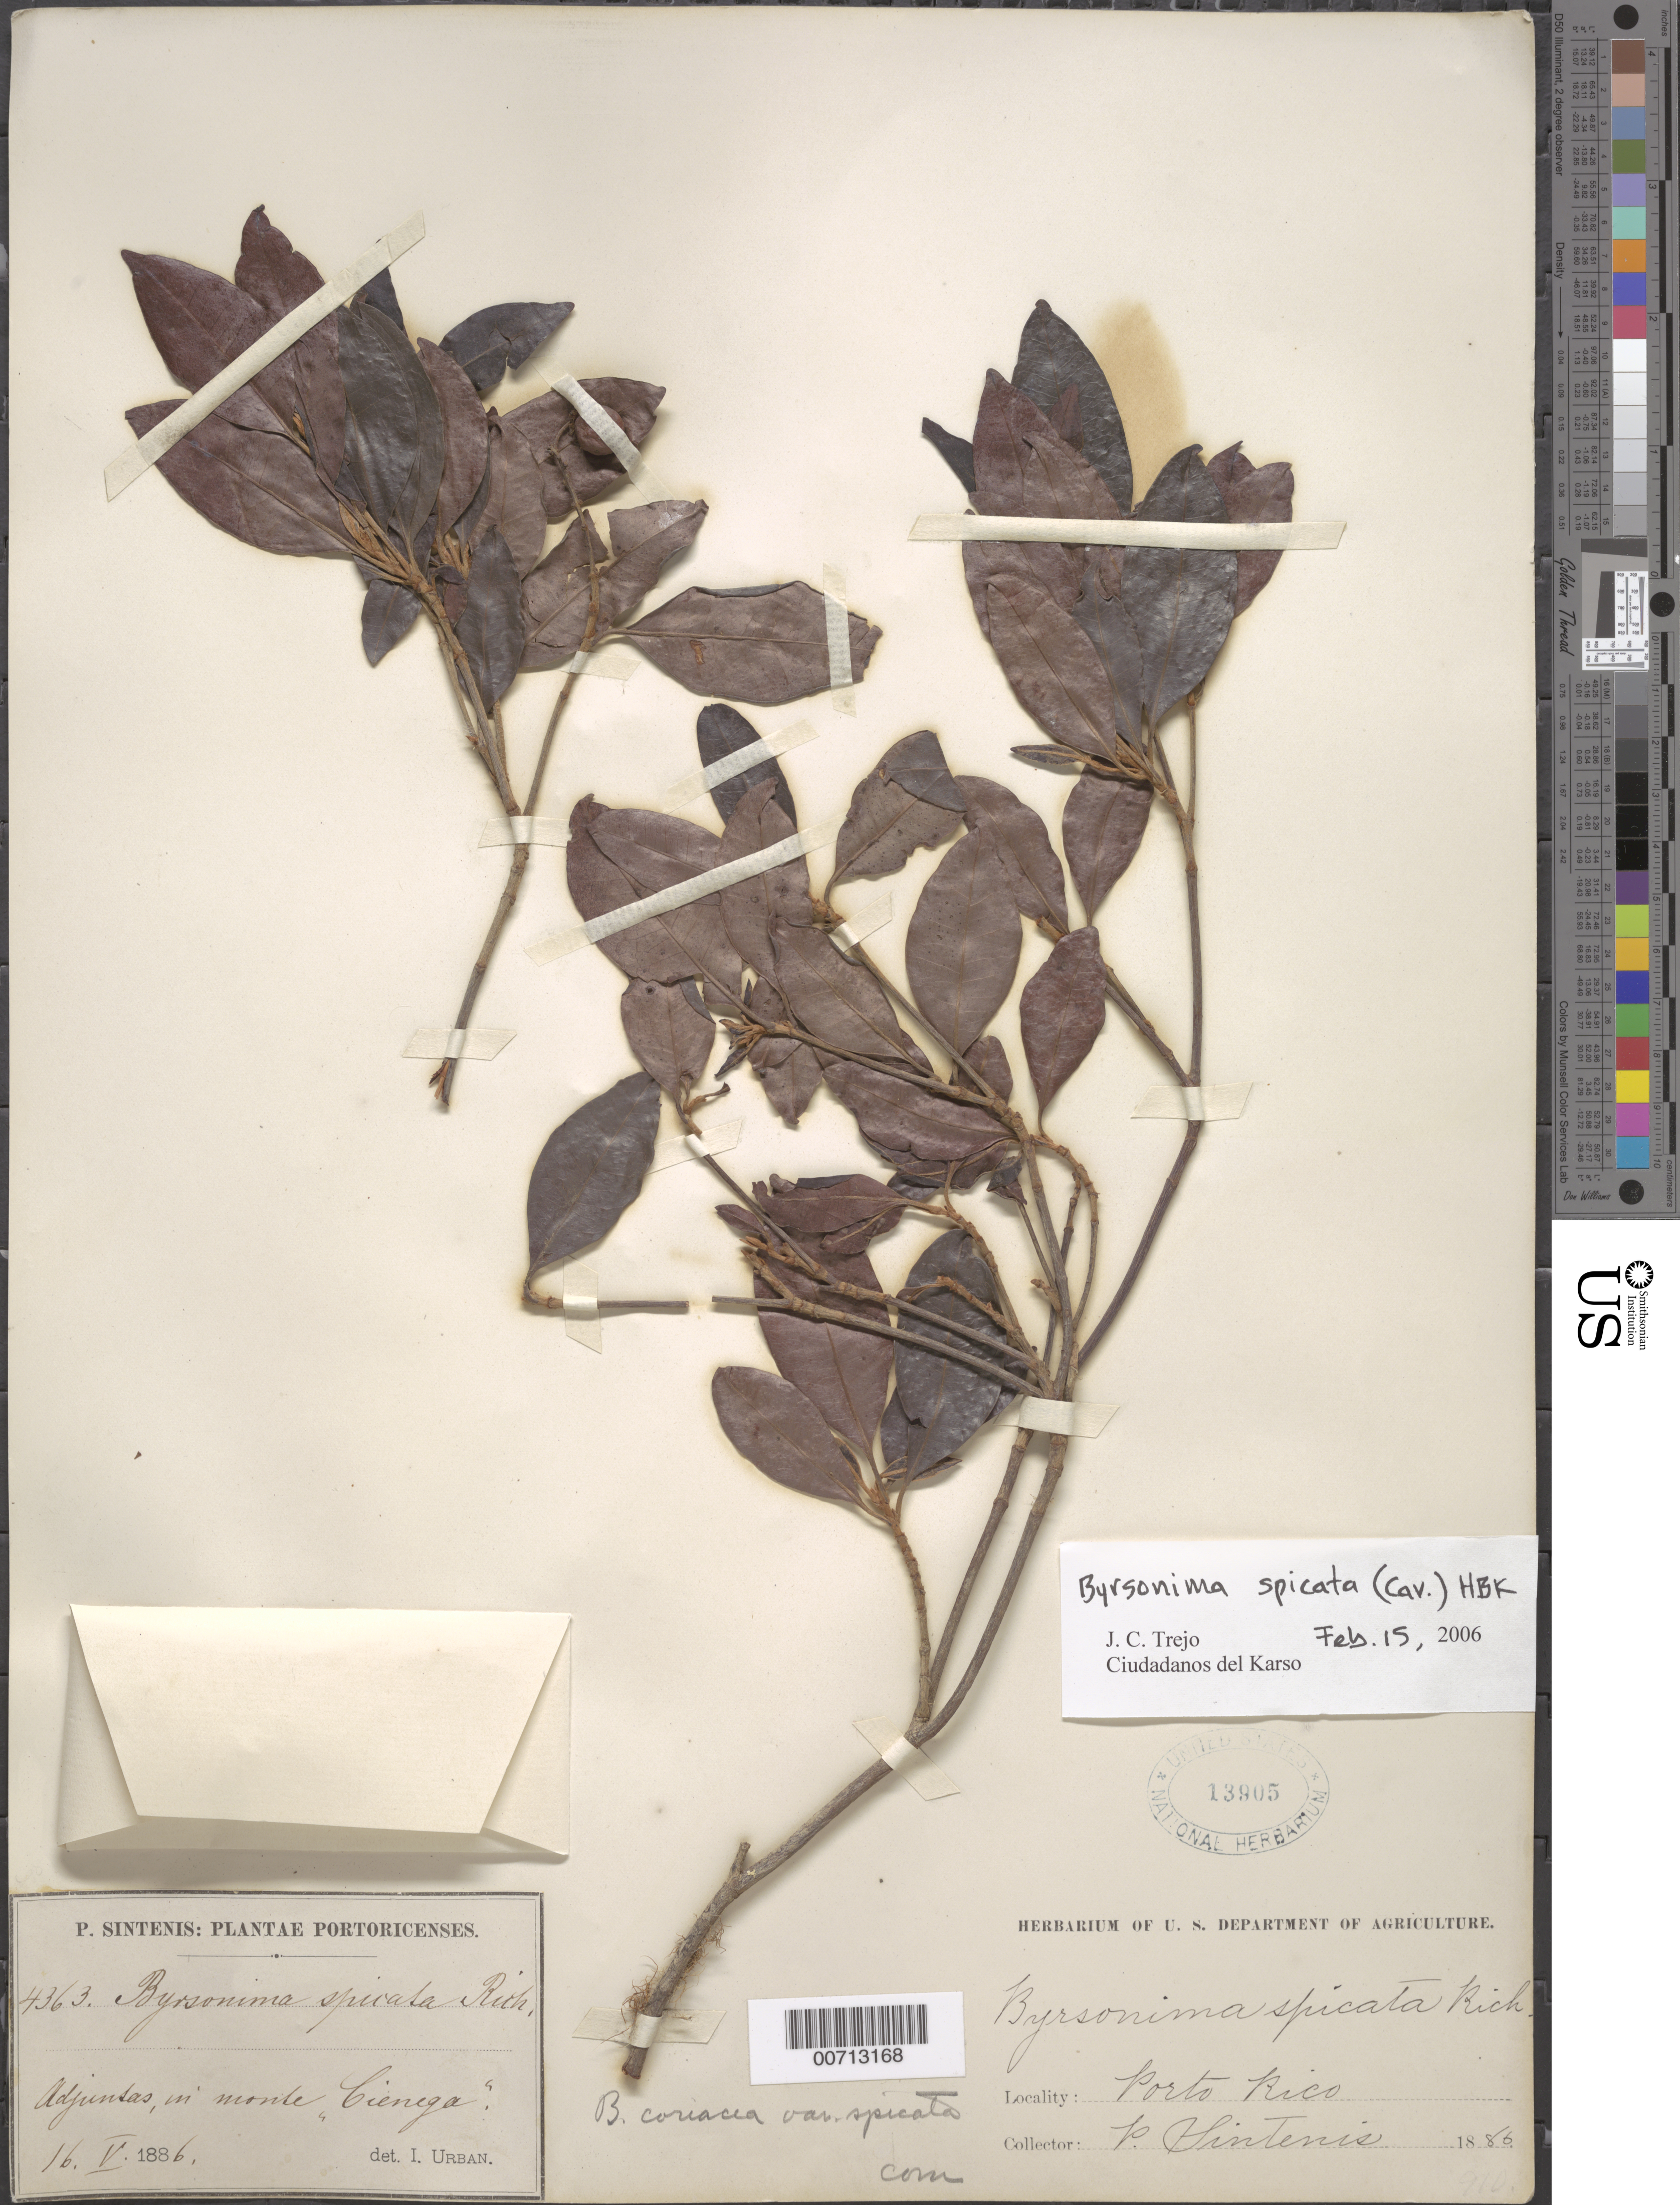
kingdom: Plantae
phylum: Tracheophyta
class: Magnoliopsida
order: Malpighiales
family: Malpighiaceae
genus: Byrsonima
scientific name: Byrsonima spicata (Cav.) DC.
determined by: Urban, Ignatz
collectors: P. Sintenis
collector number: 4363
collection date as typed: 16 May 1886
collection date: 1886-05-16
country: Puerto Rico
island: Greater Antilles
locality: Adjuntas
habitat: In monte Cienega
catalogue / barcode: US 13905